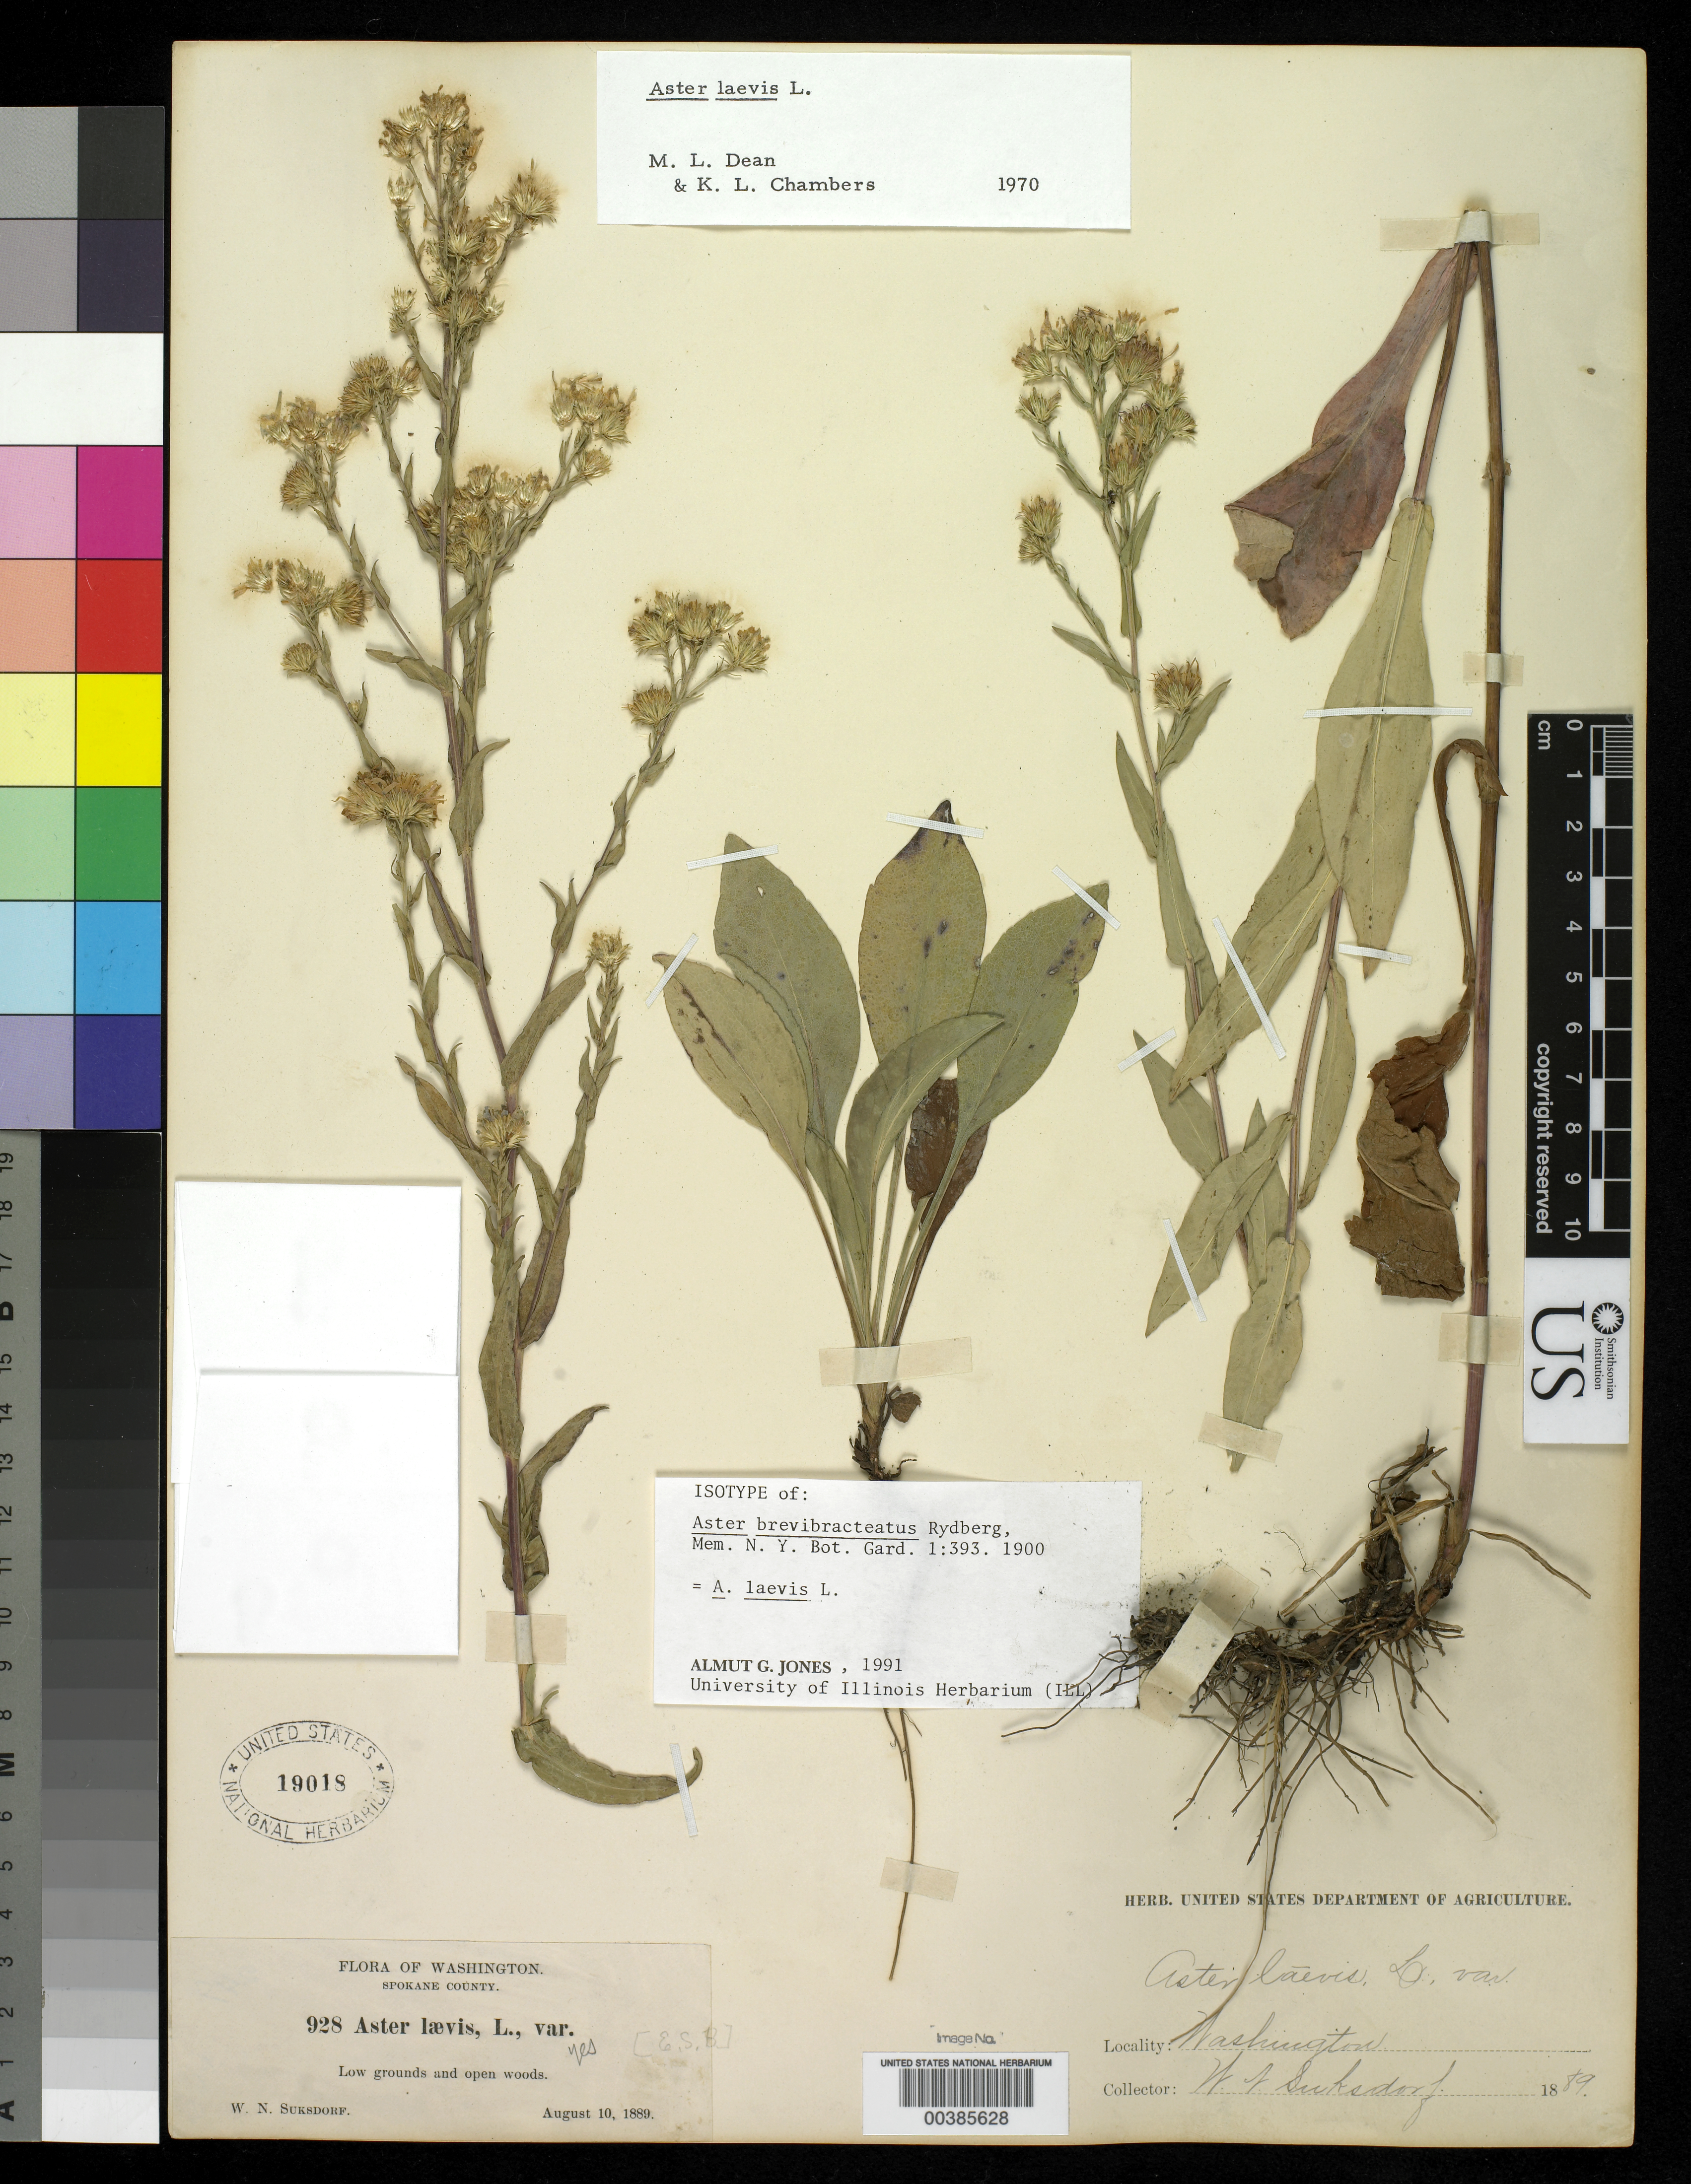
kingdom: Plantae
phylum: Tracheophyta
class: Magnoliopsida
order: Asterales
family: Asteraceae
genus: Aster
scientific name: Aster brevibracteatus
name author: Rydb.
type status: Isotype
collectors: W. N. Suksdorf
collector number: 928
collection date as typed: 10 Aug 1889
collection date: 1889-08-10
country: United States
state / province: Washington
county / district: Spokane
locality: Spangle.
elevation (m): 928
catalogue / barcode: US 19018